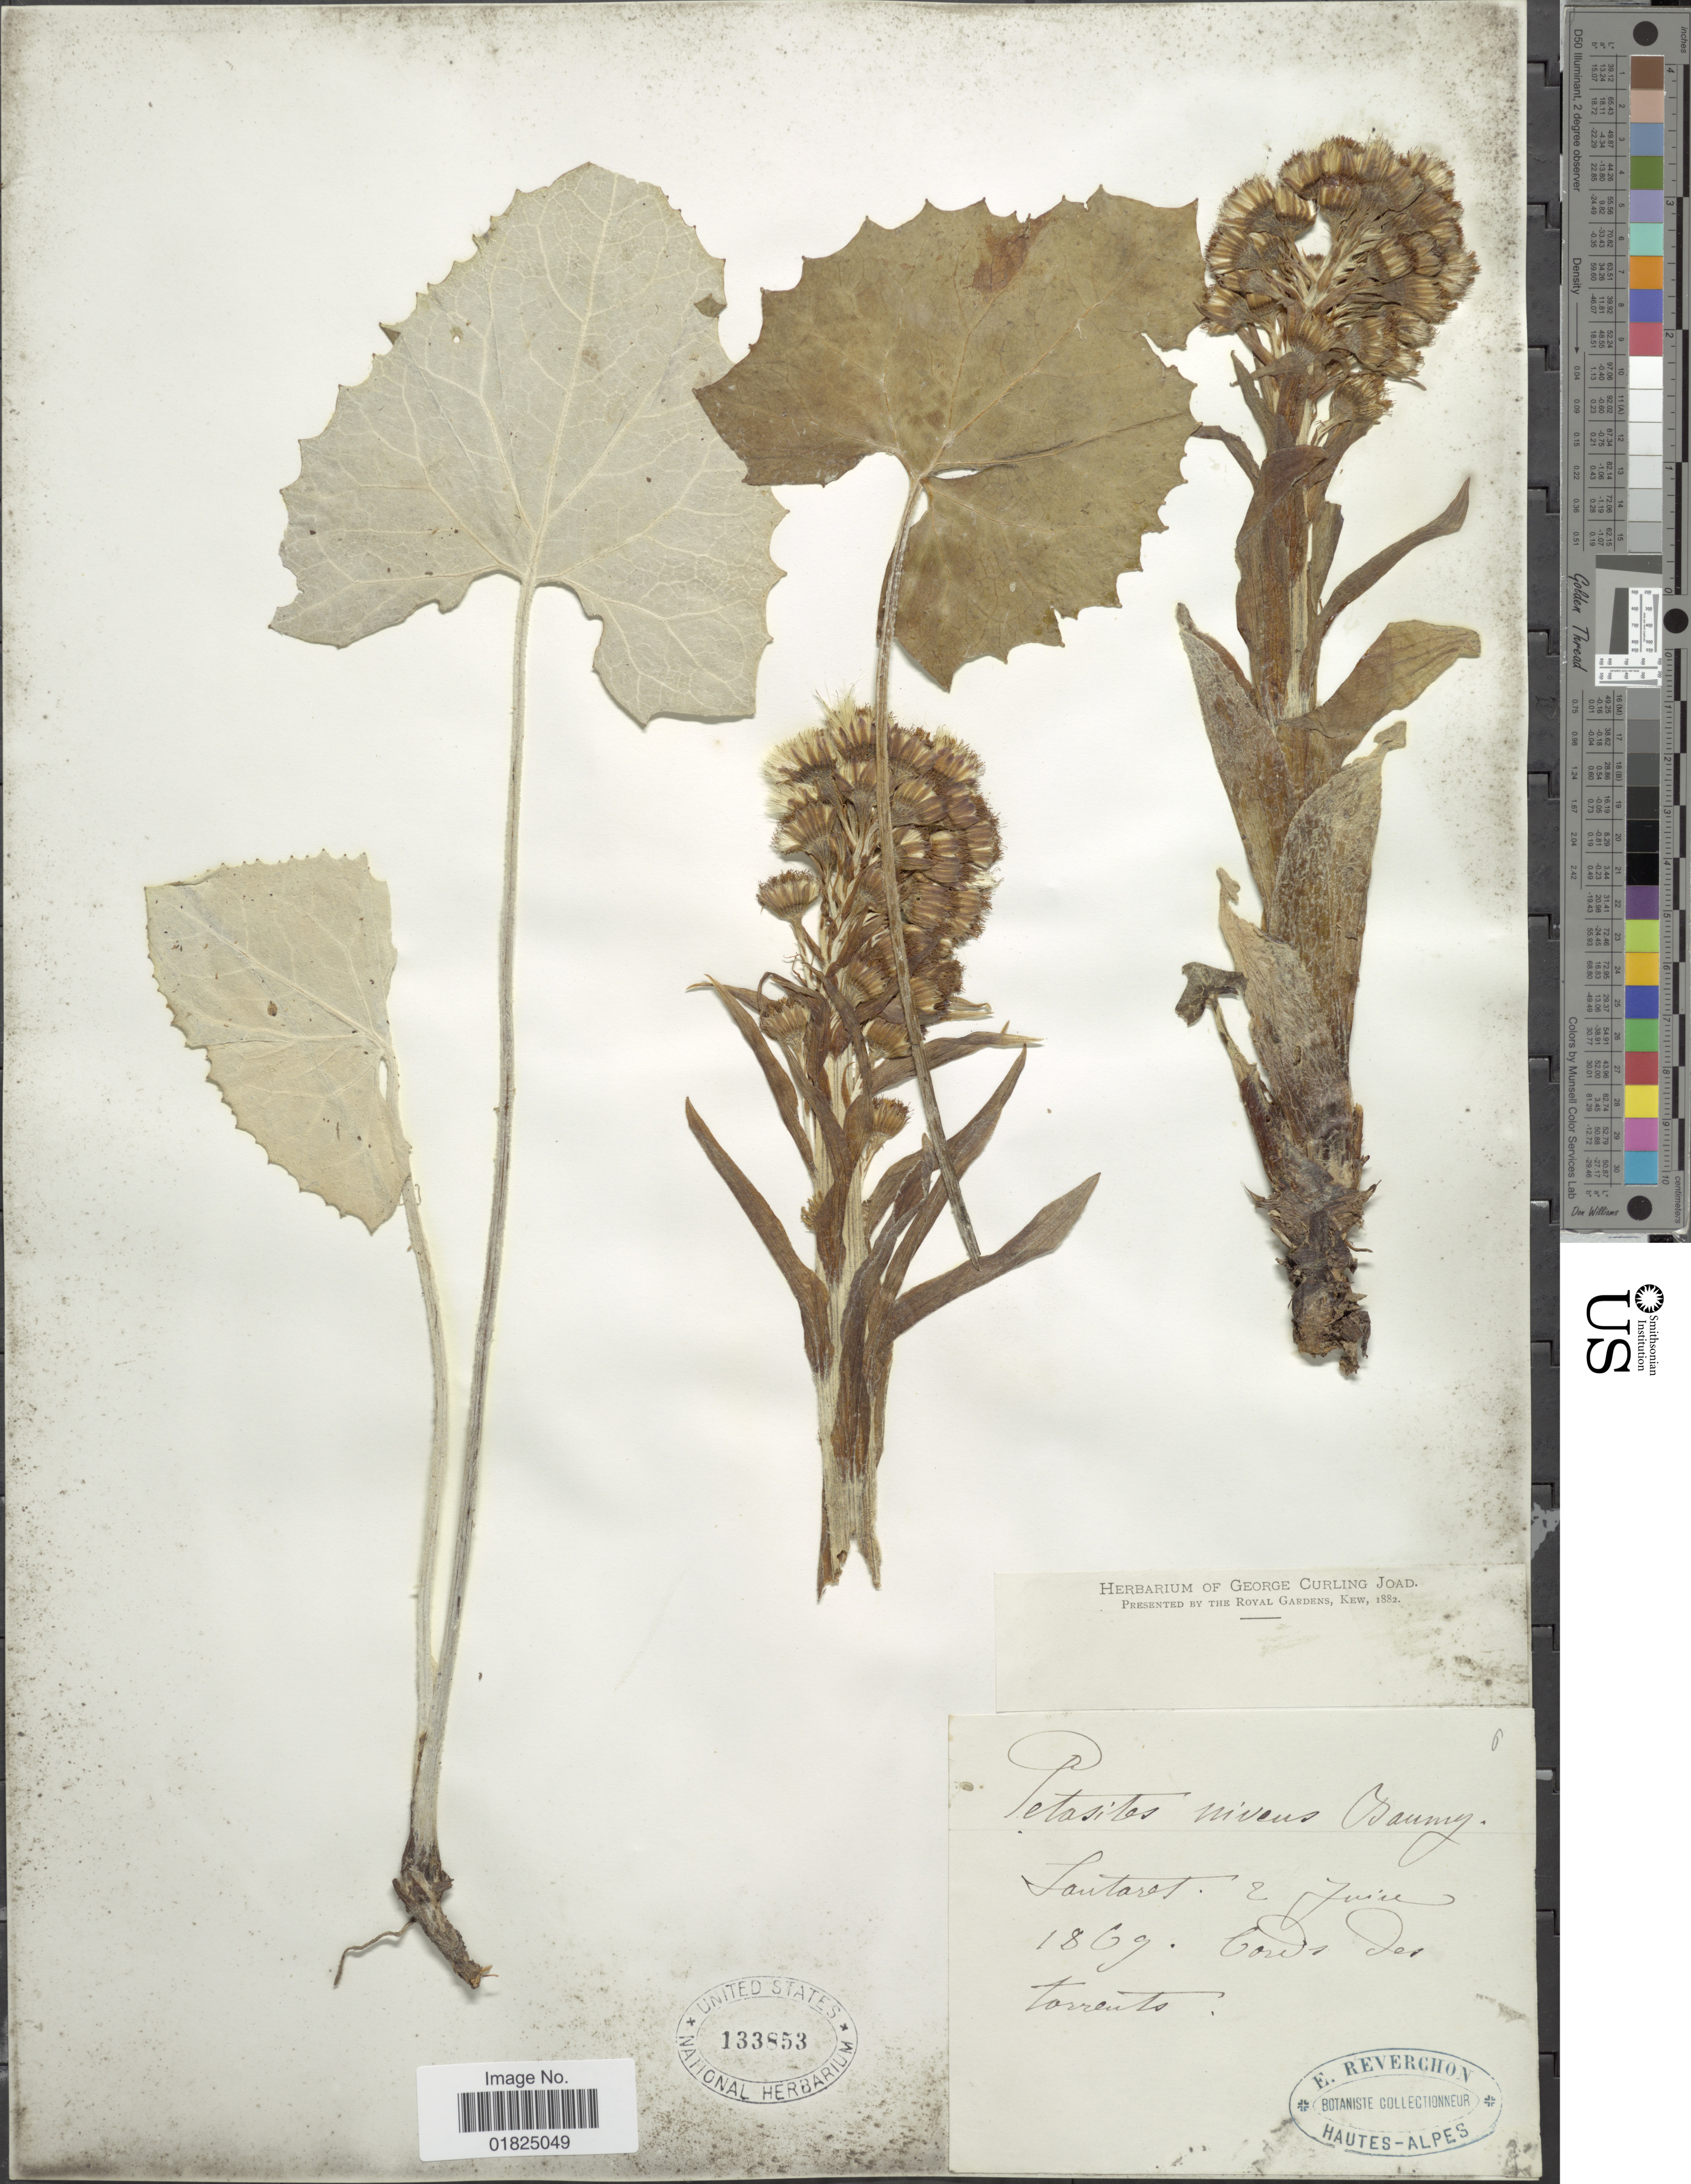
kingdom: Plantae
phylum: Tracheophyta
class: Magnoliopsida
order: Asterales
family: Asteraceae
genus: Petasites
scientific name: Petasites paradoxus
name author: (Retz.) Baumg.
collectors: E. Reverchon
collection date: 1869-06-02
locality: Lautaret, bords des torrents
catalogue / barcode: US 133853